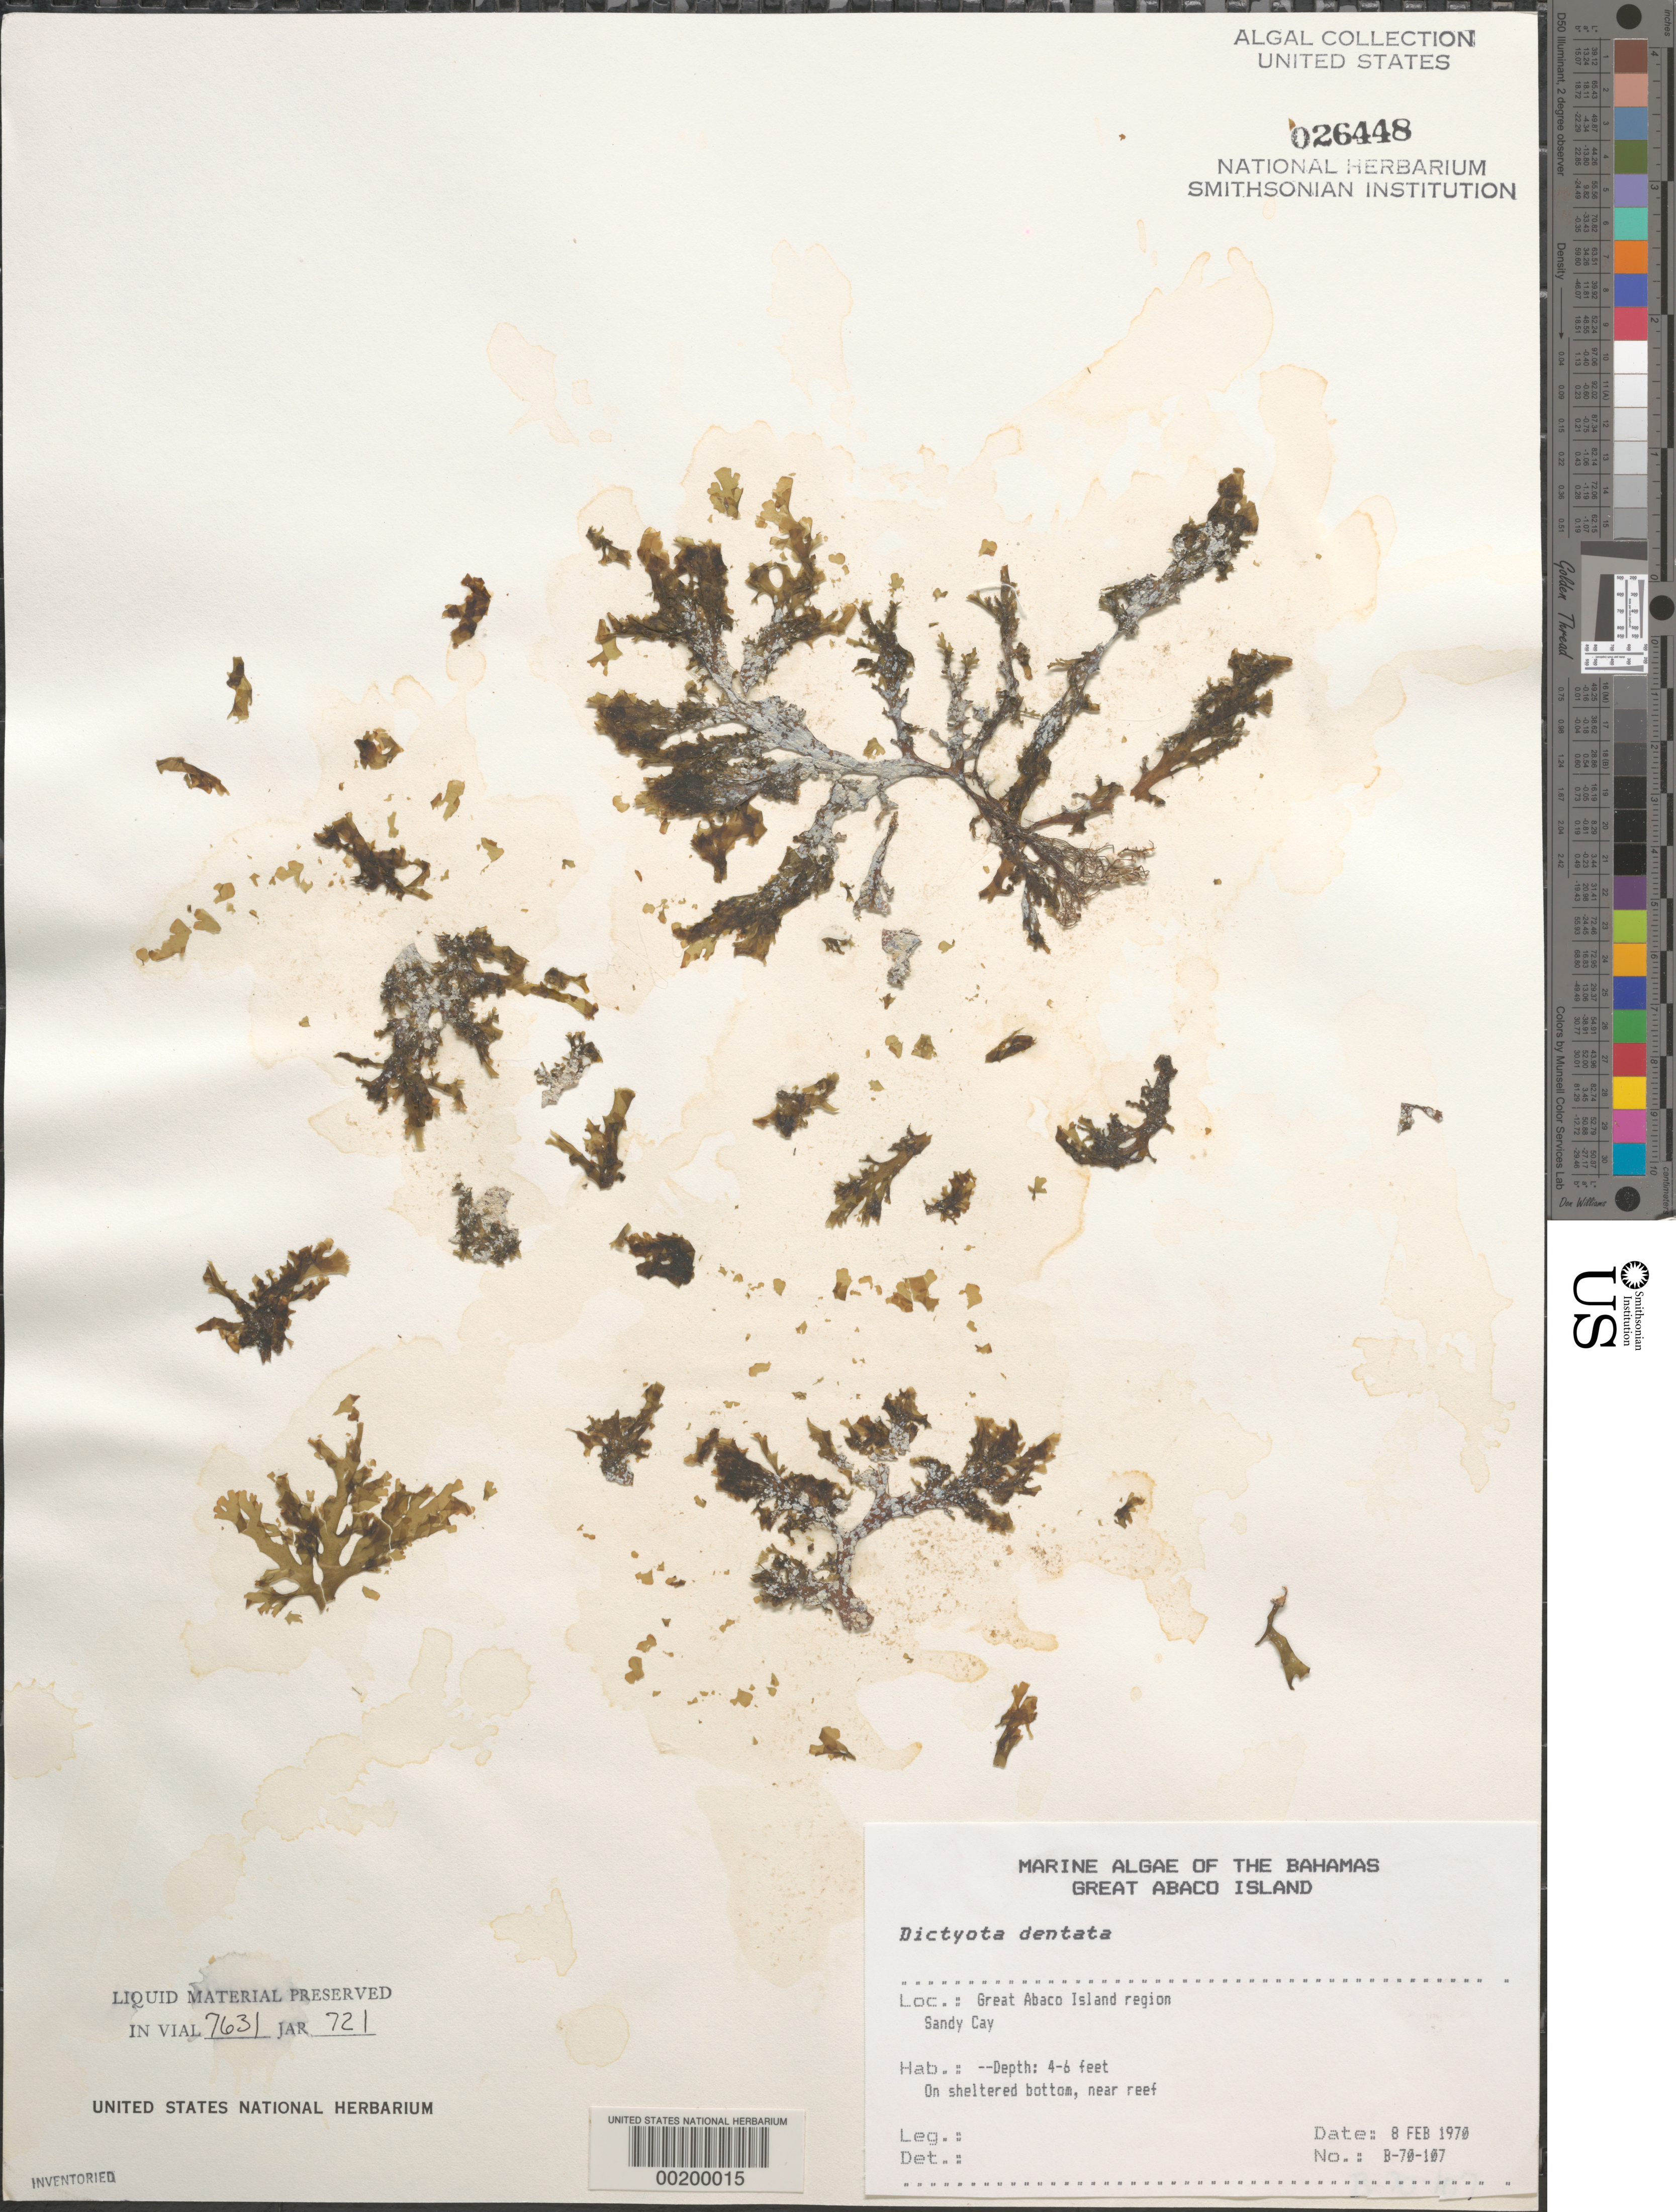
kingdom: Chromista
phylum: Ochrophyta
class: Phaeophyceae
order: Dictyotales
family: Dictyotaceae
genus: Dictyota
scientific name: Dictyota mertensii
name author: (C. Mart.) Kütz.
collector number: B-70-107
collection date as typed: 08 Feb 1970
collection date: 1970-02-08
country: Bahamas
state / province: Abaco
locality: Sandy cay, great abaco island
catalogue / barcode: US 26448